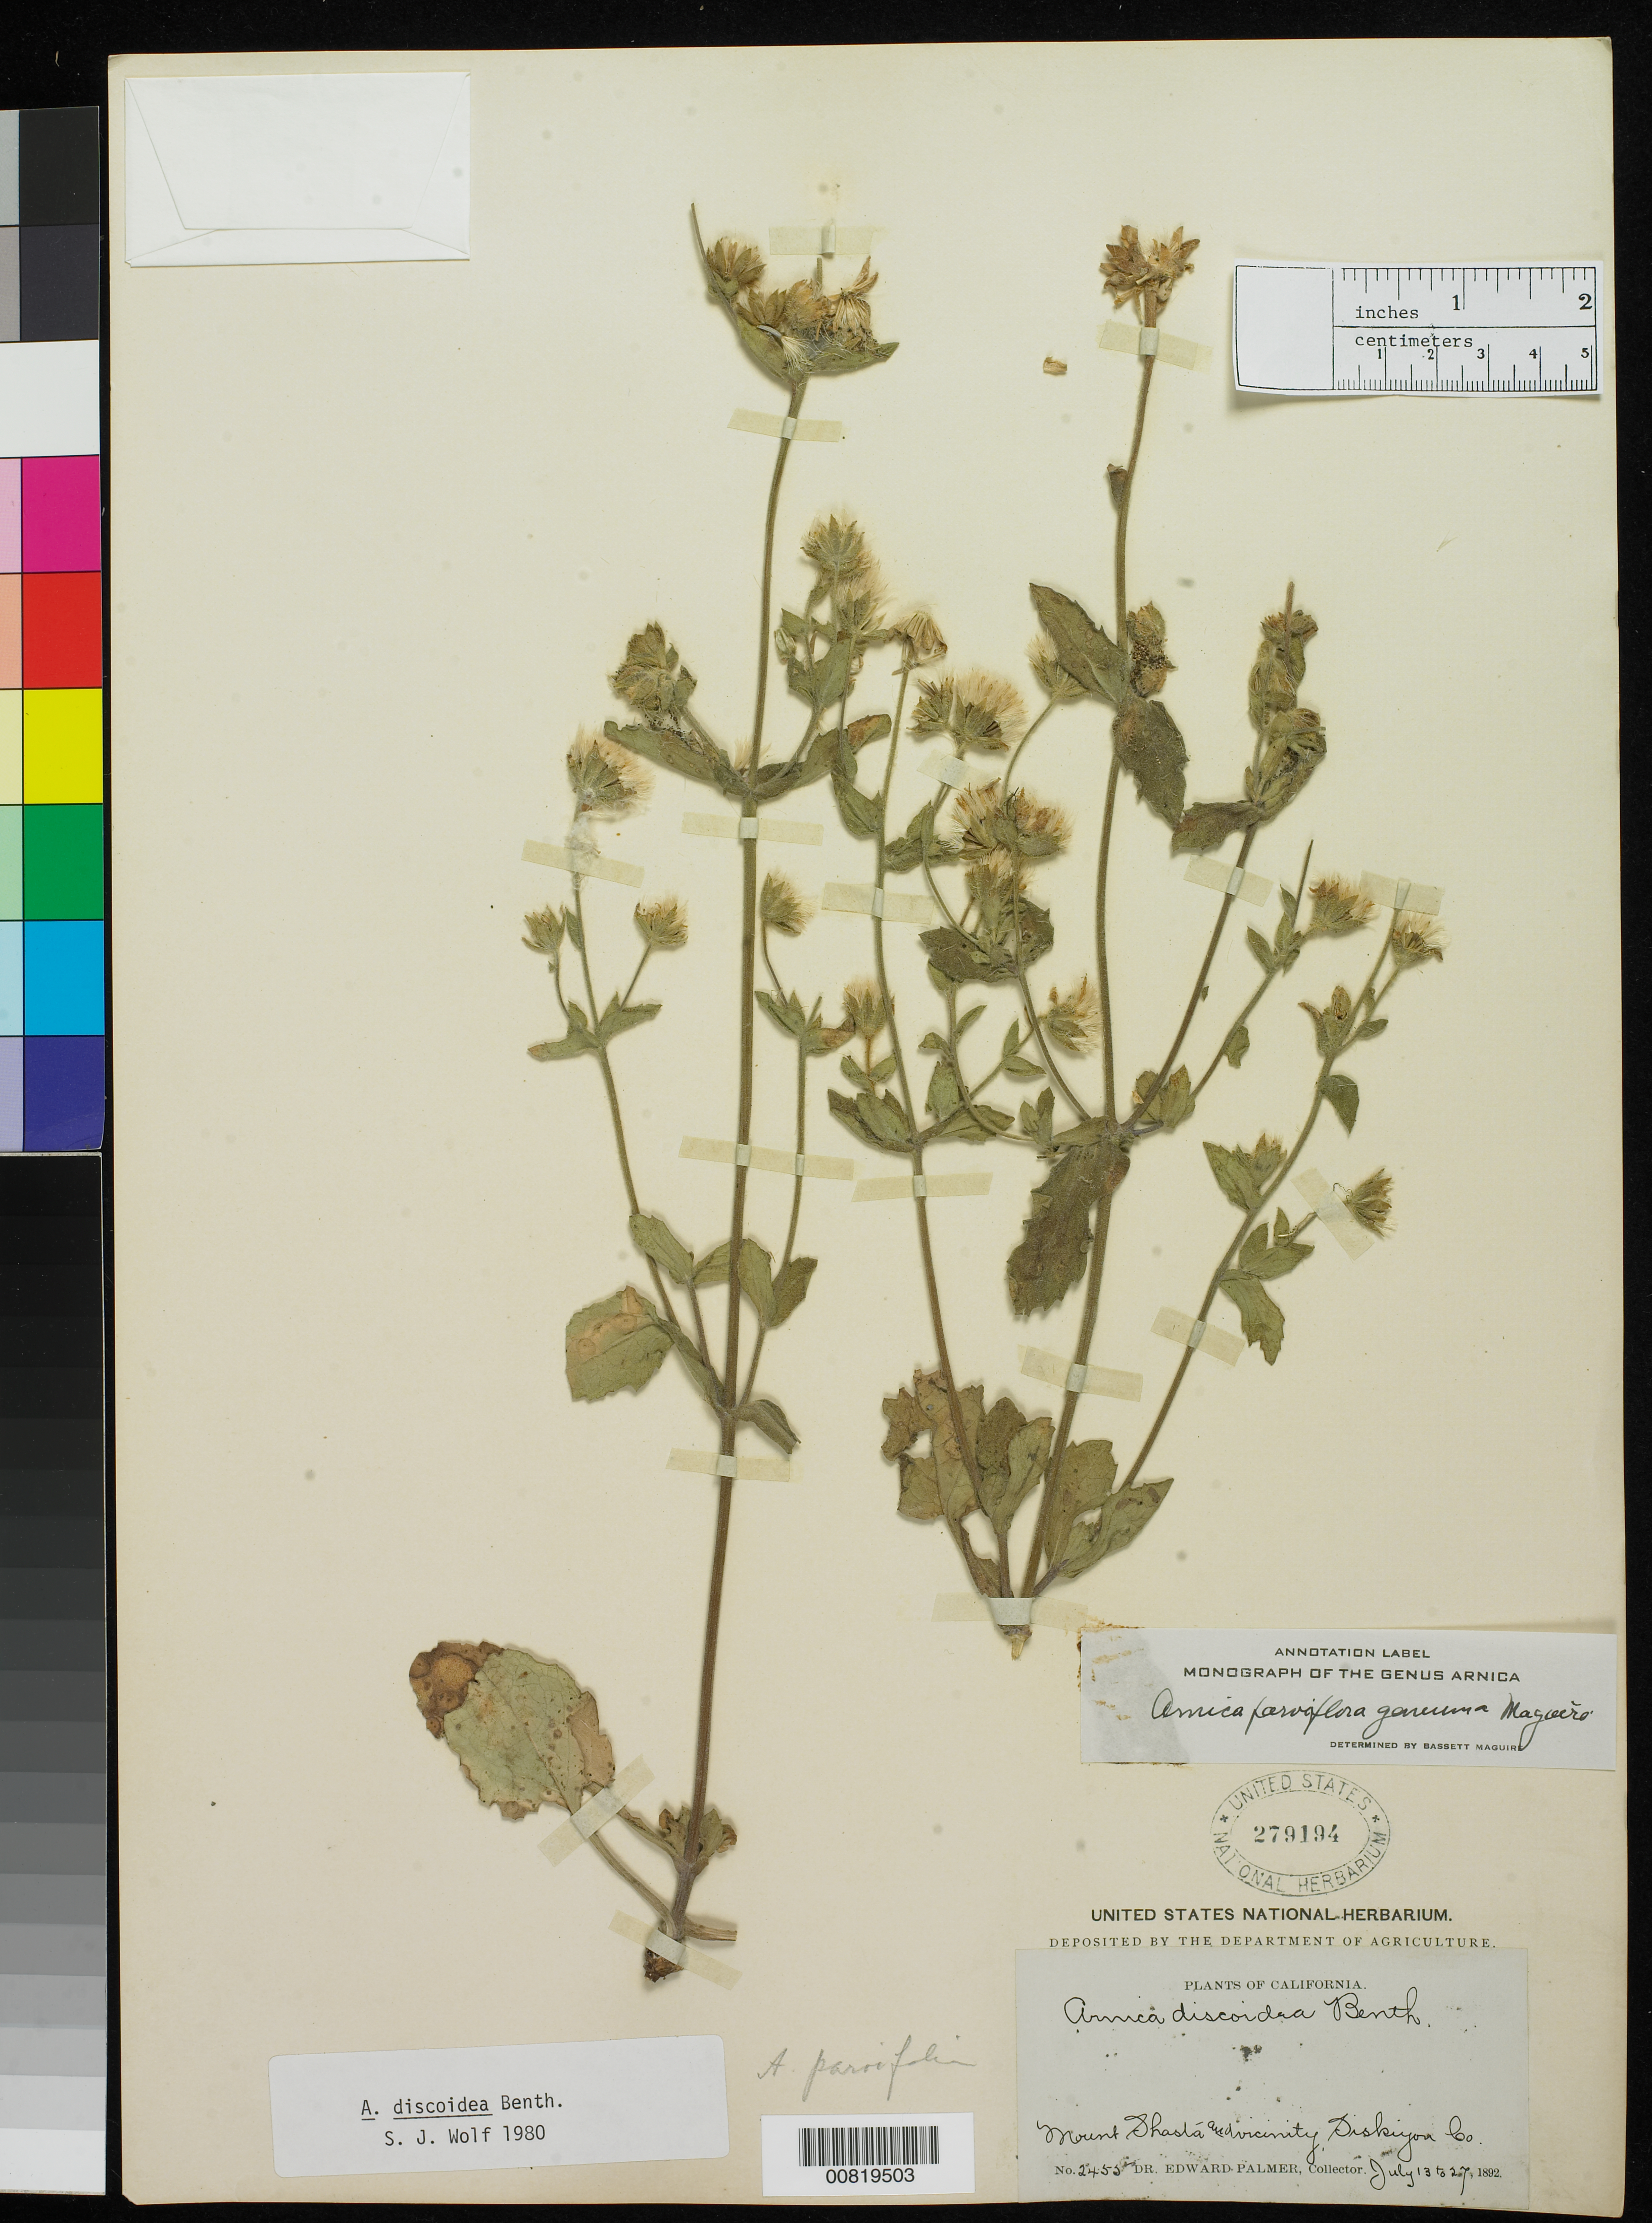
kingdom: Plantae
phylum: Tracheophyta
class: Magnoliopsida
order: Asterales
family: Asteraceae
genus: Arnica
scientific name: Arnica discoidea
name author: Benth.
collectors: E. Palmer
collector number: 2455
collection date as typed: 13 Jul 1892 to 27 Jul 1892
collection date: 1892-07-13/1892-07-27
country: United States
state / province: California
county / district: Siskiyou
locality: Mount Shasta and vicinity, Siskiyou County, California.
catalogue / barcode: US 279194